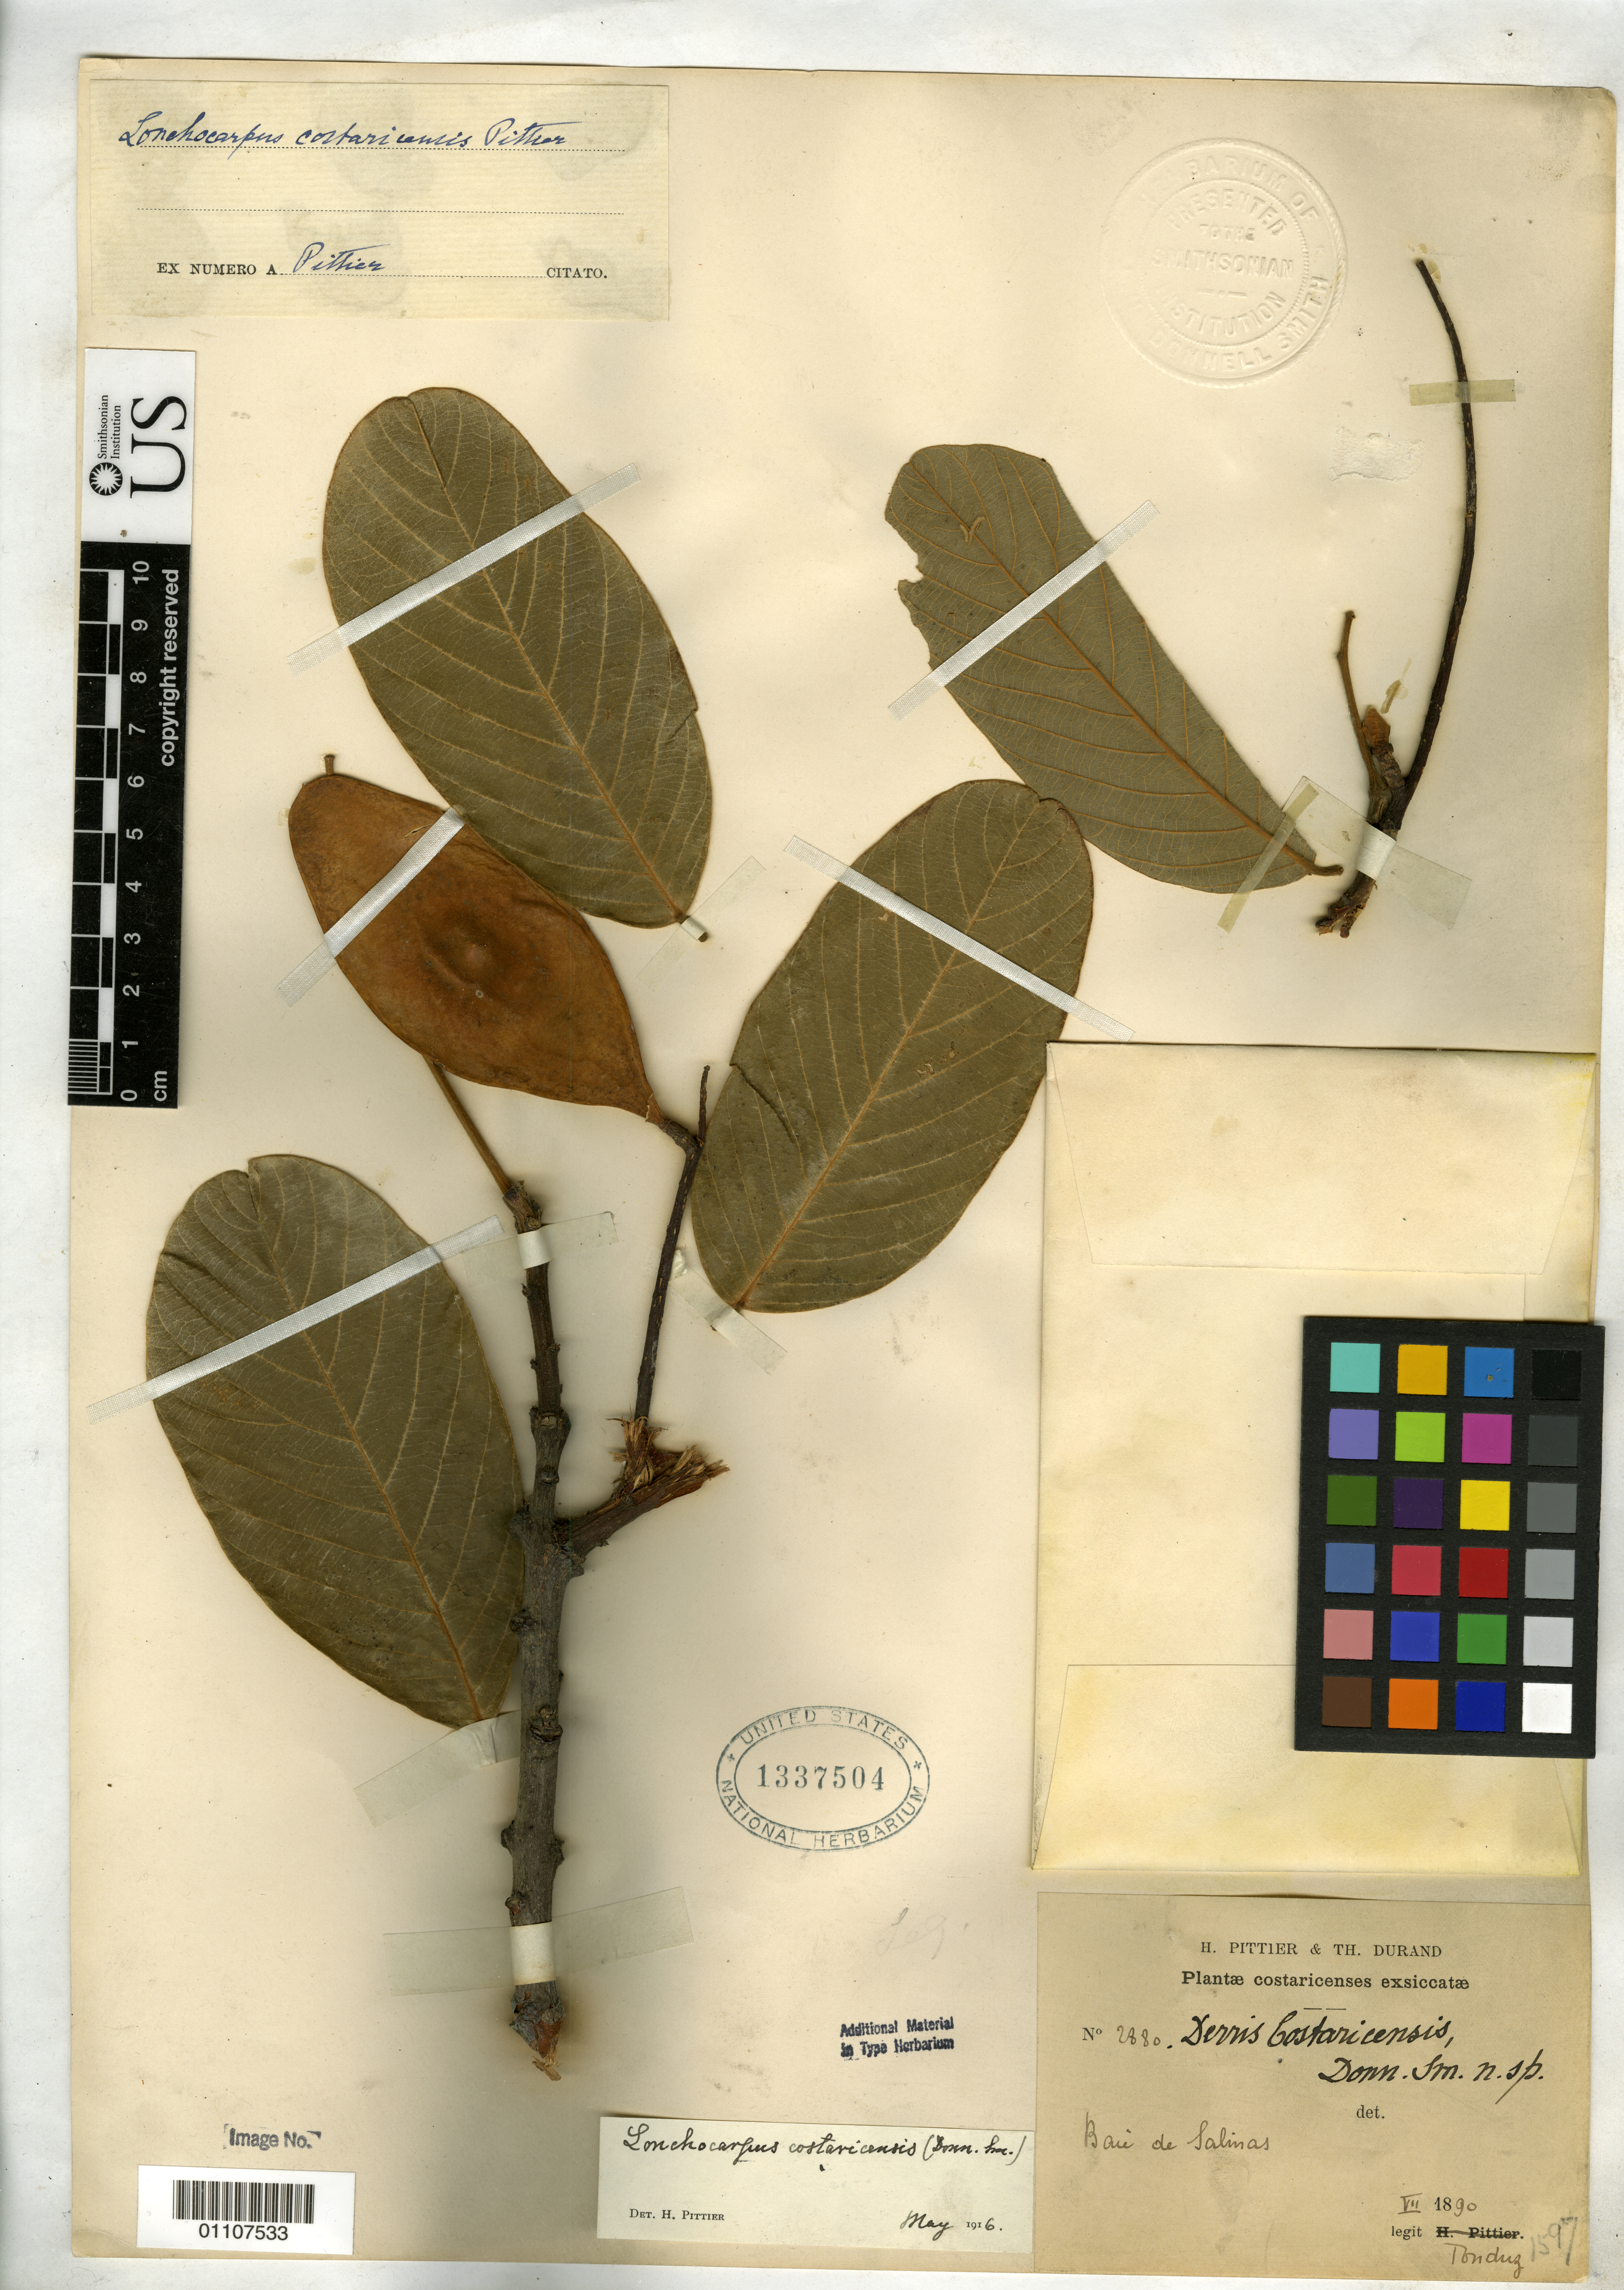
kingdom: Plantae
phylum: Tracheophyta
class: Magnoliopsida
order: Fabales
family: Fabaceae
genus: Derris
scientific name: Derris costaricensis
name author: Donn. Sm.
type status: Syntype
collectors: A. Tonduz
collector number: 2880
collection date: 1890-07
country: Costa Rica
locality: Baie de Salinas.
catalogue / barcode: US 1337504